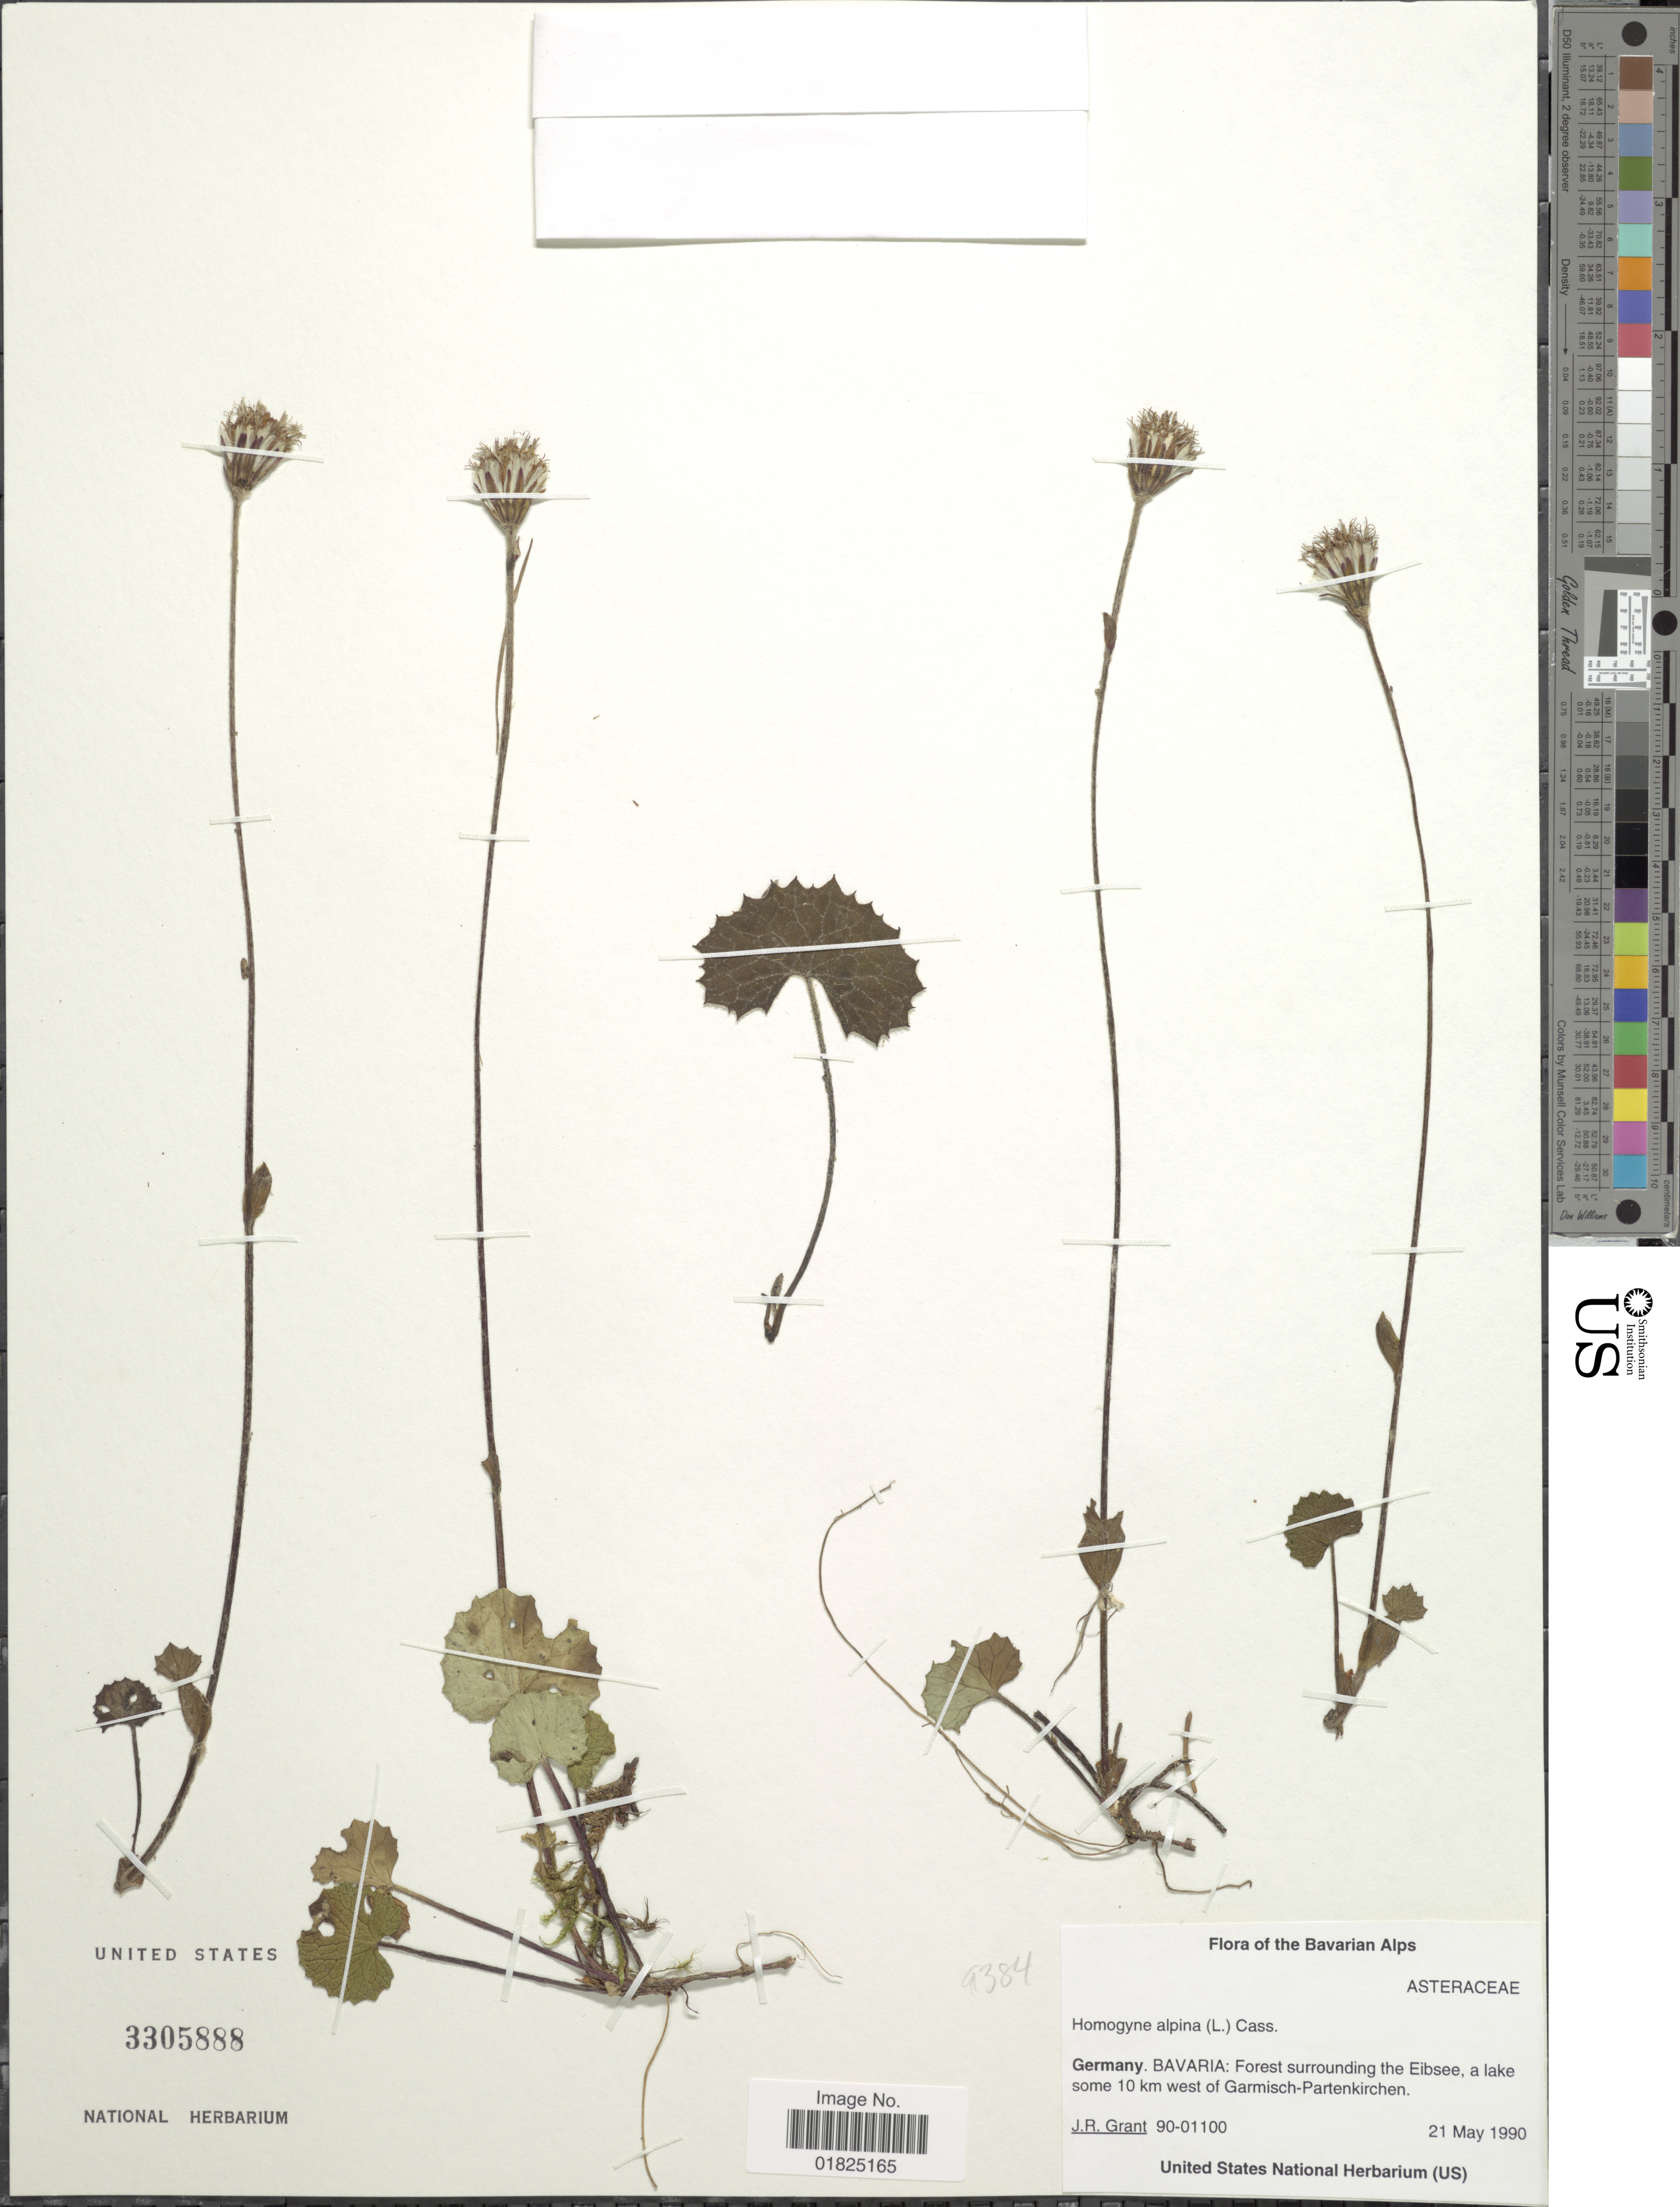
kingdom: Plantae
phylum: Tracheophyta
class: Magnoliopsida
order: Asterales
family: Asteraceae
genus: Homogyne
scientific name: Homogyne alpina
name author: (L.) Cass.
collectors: J. Grant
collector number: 90-01100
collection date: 1990-05-21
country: Germany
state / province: Bayern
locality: Bavaria; Forest surrounding the Eibsee, a lake some 10 km west of Garmisch-Partenkirchen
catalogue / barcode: US 3305888